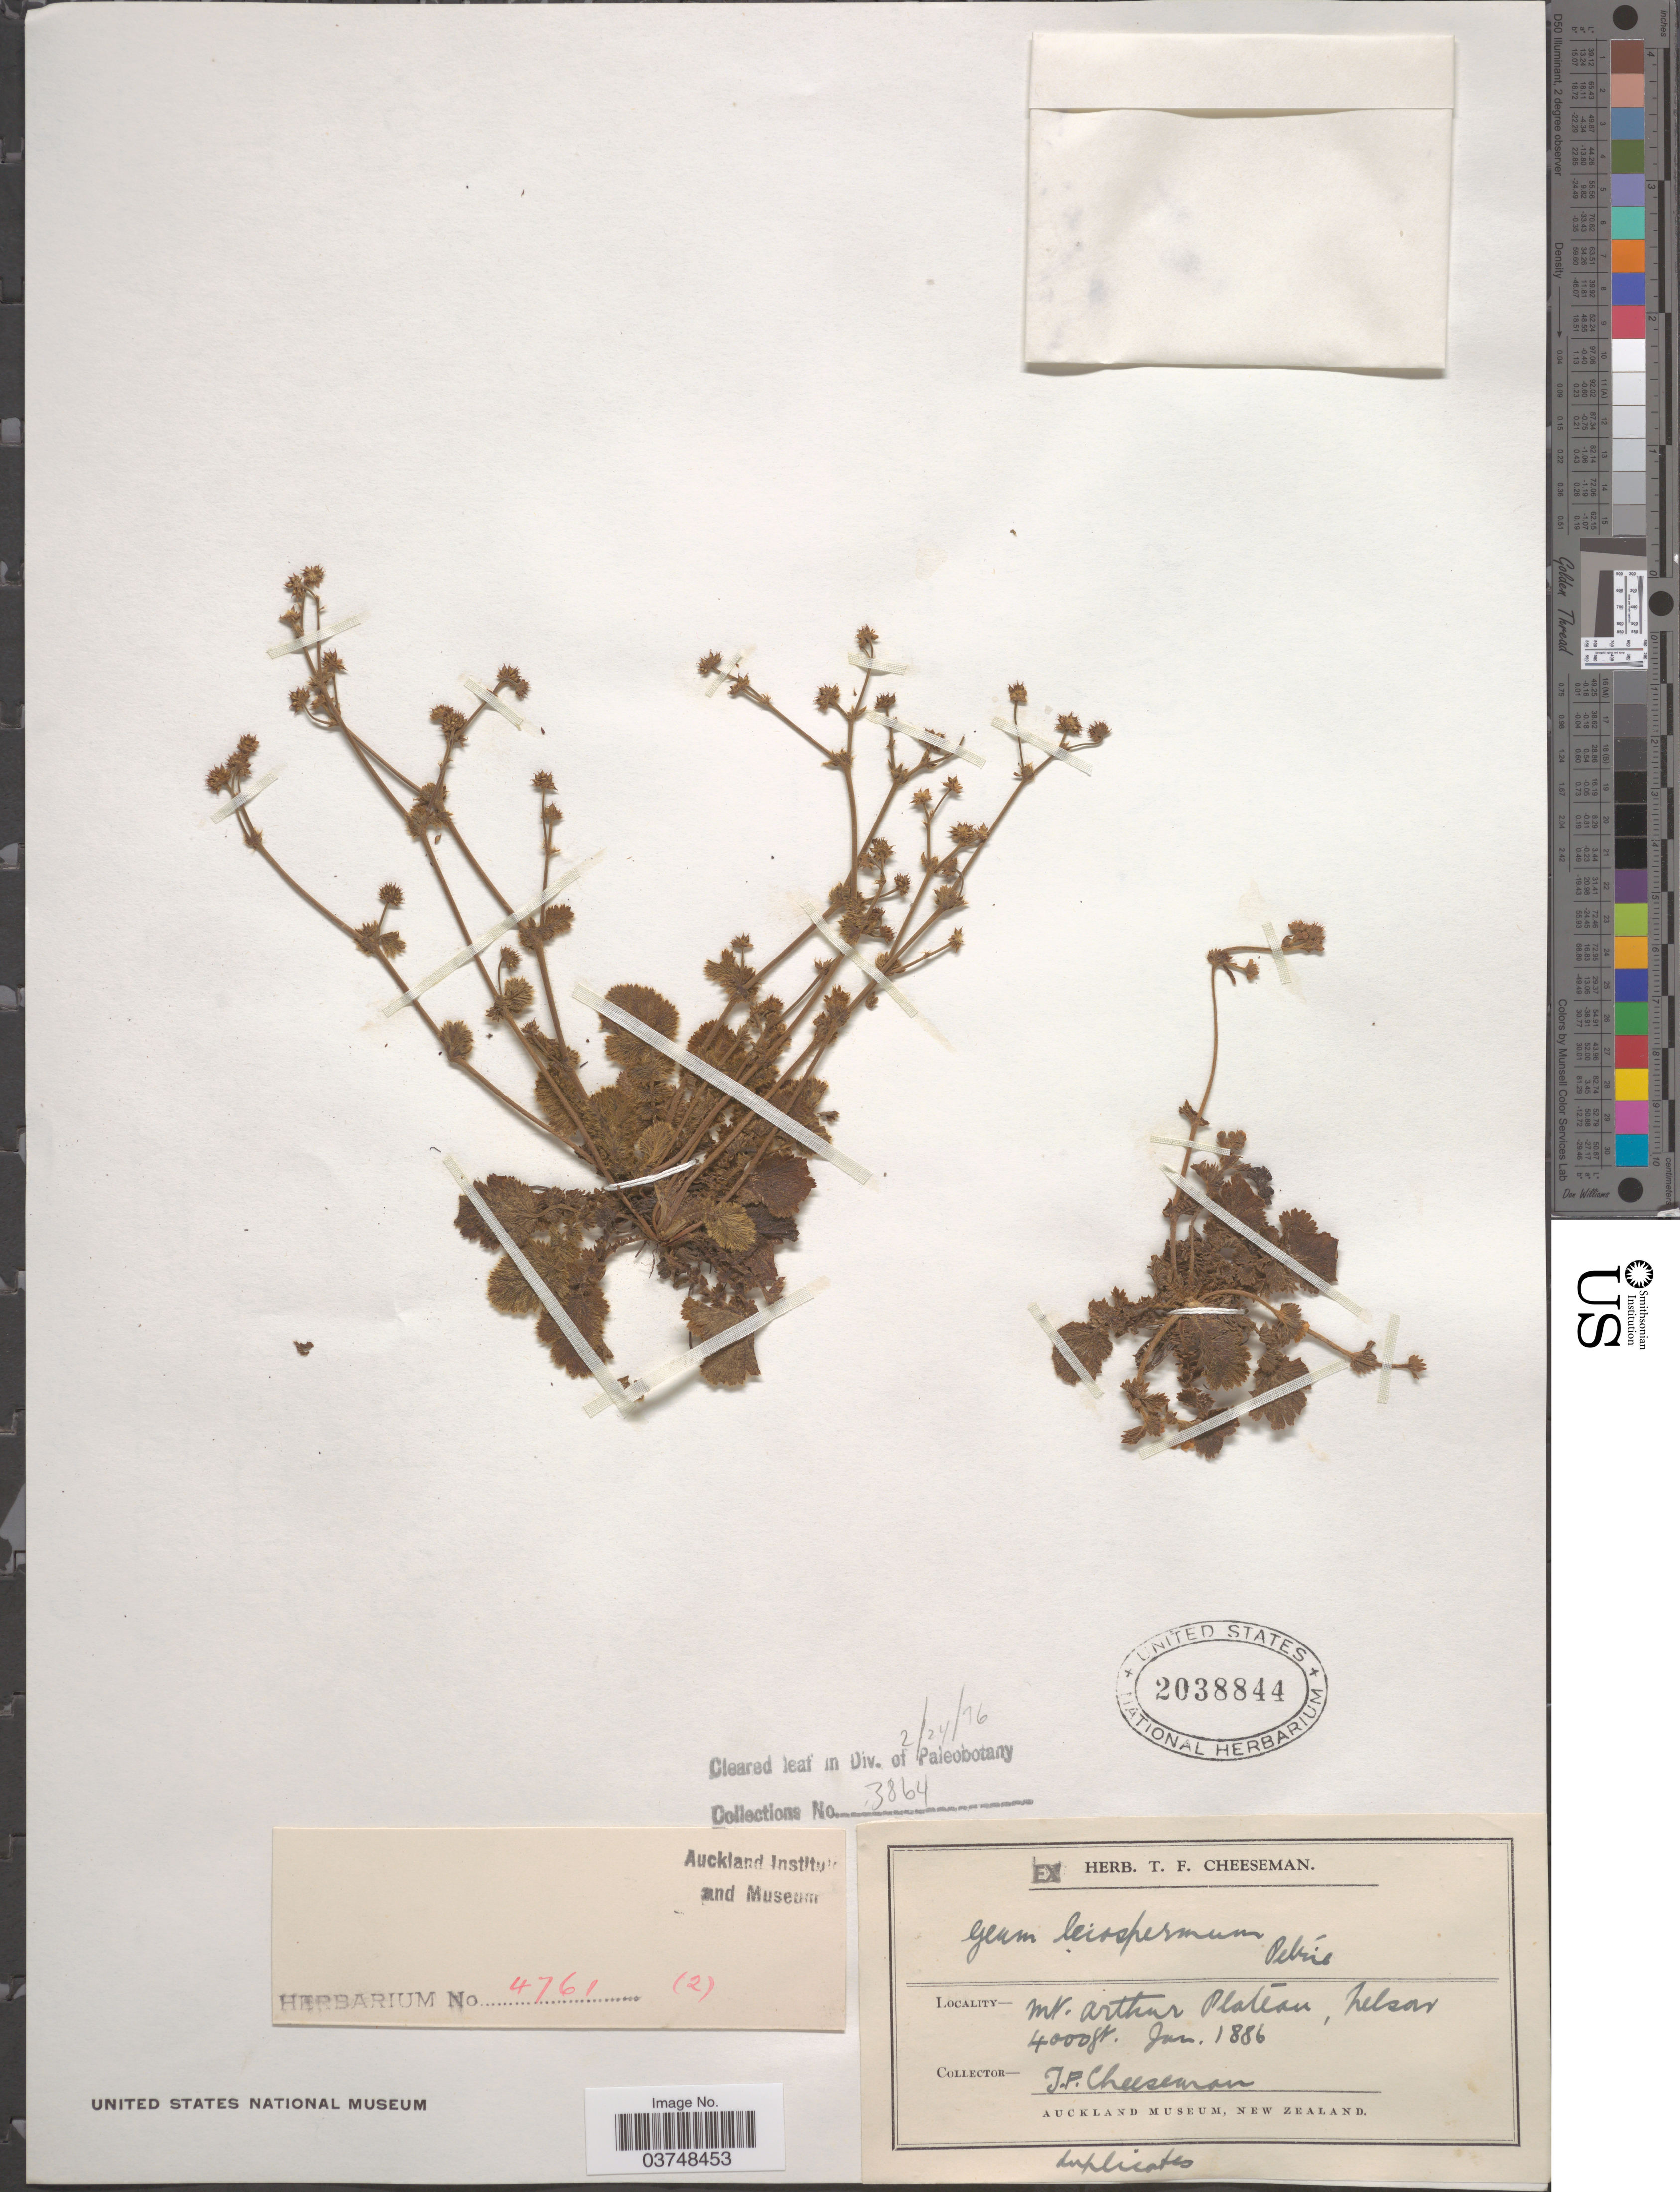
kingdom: Plantae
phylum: Tracheophyta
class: Magnoliopsida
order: Rosales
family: Rosaceae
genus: Geum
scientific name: Geum leiospermum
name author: Petrie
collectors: T. F. Cheeseman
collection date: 1886-01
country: New Zealand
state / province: Nelson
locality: Mt. Arthur Plateau.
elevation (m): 1219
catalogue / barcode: US 2038844